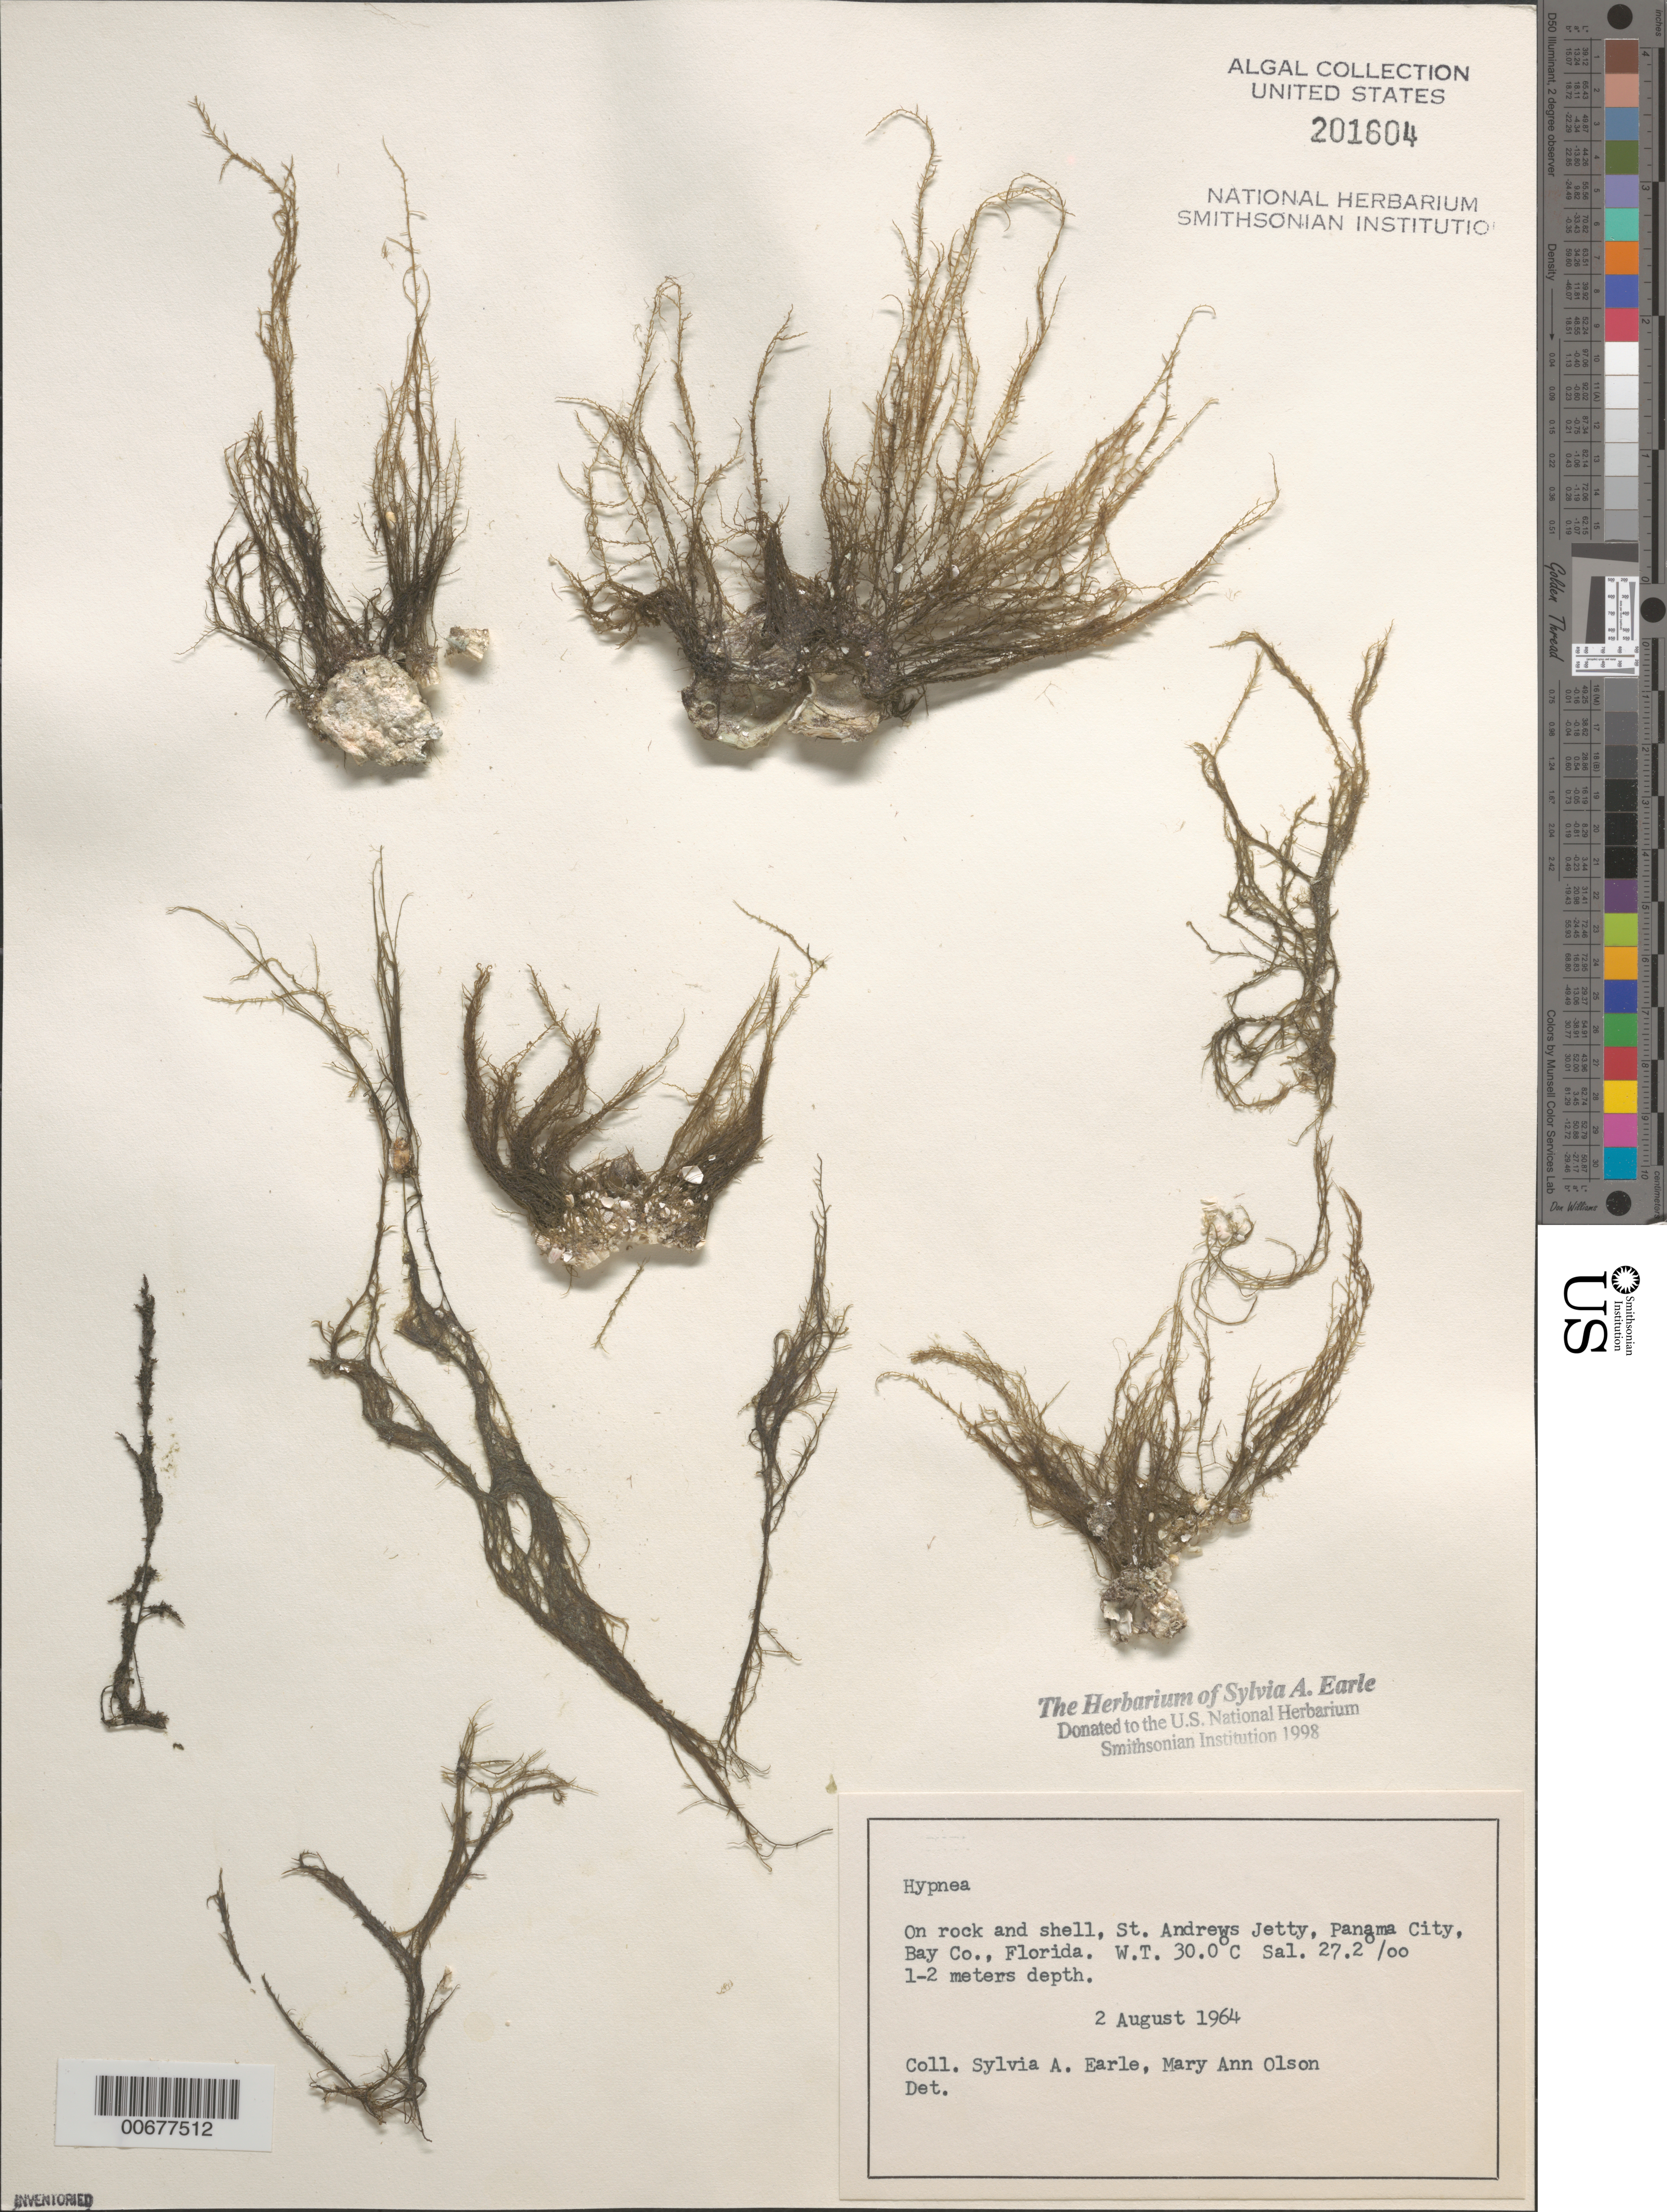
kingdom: Plantae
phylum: Rhodophyta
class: Florideophyceae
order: Gigartinales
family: Cystocloniaceae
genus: Hypnea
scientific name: Hypnea sp.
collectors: S. A. Earle & M. Olson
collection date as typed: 02 Aug 1964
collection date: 1964-08-02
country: United States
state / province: Florida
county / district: Bay County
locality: St. Andrews Jetty, Panama City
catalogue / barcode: US 201604